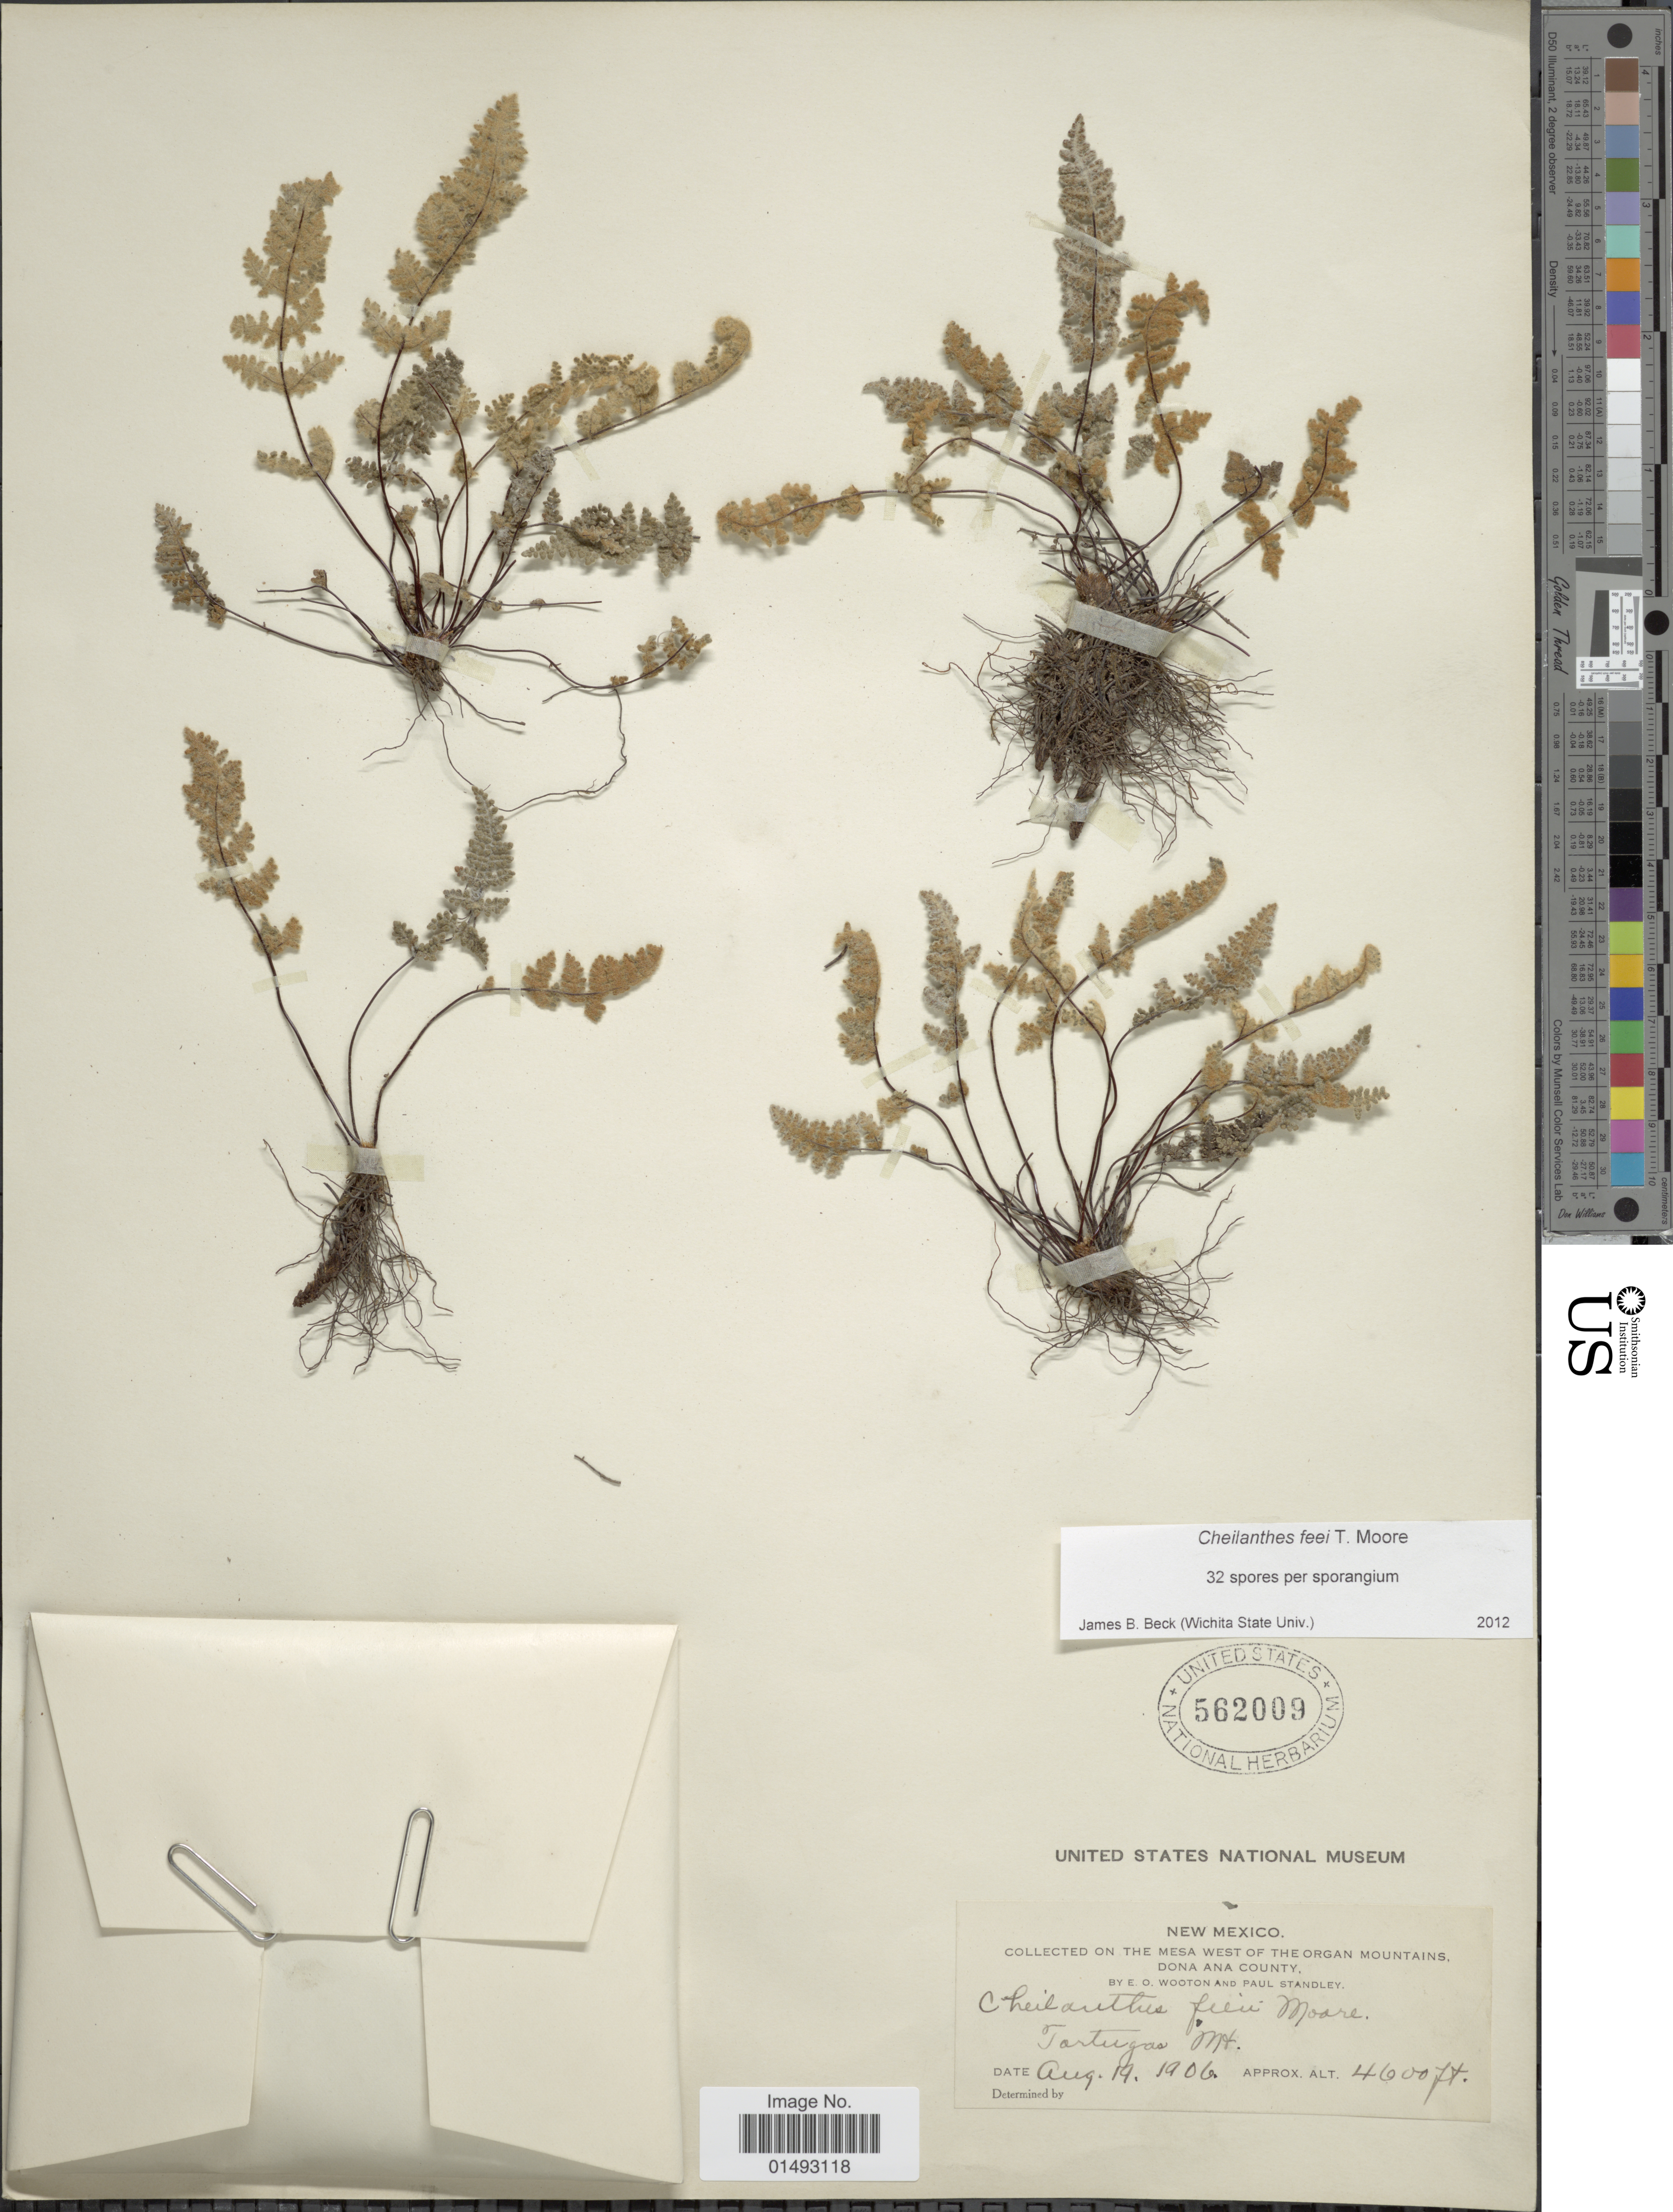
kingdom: Plantae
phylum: Tracheophyta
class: Polypodiopsida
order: Polypodiales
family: Pteridaceae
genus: Myriopteris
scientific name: Myriopteris gracilis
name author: Fée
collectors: E. O. Wooton & P. C. Standley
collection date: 1906-08-19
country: United States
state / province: New Mexico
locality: On the Mesa West of the organ Mountains, Dona Ana County, Tortugas Mt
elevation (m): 1402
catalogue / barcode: US 562009